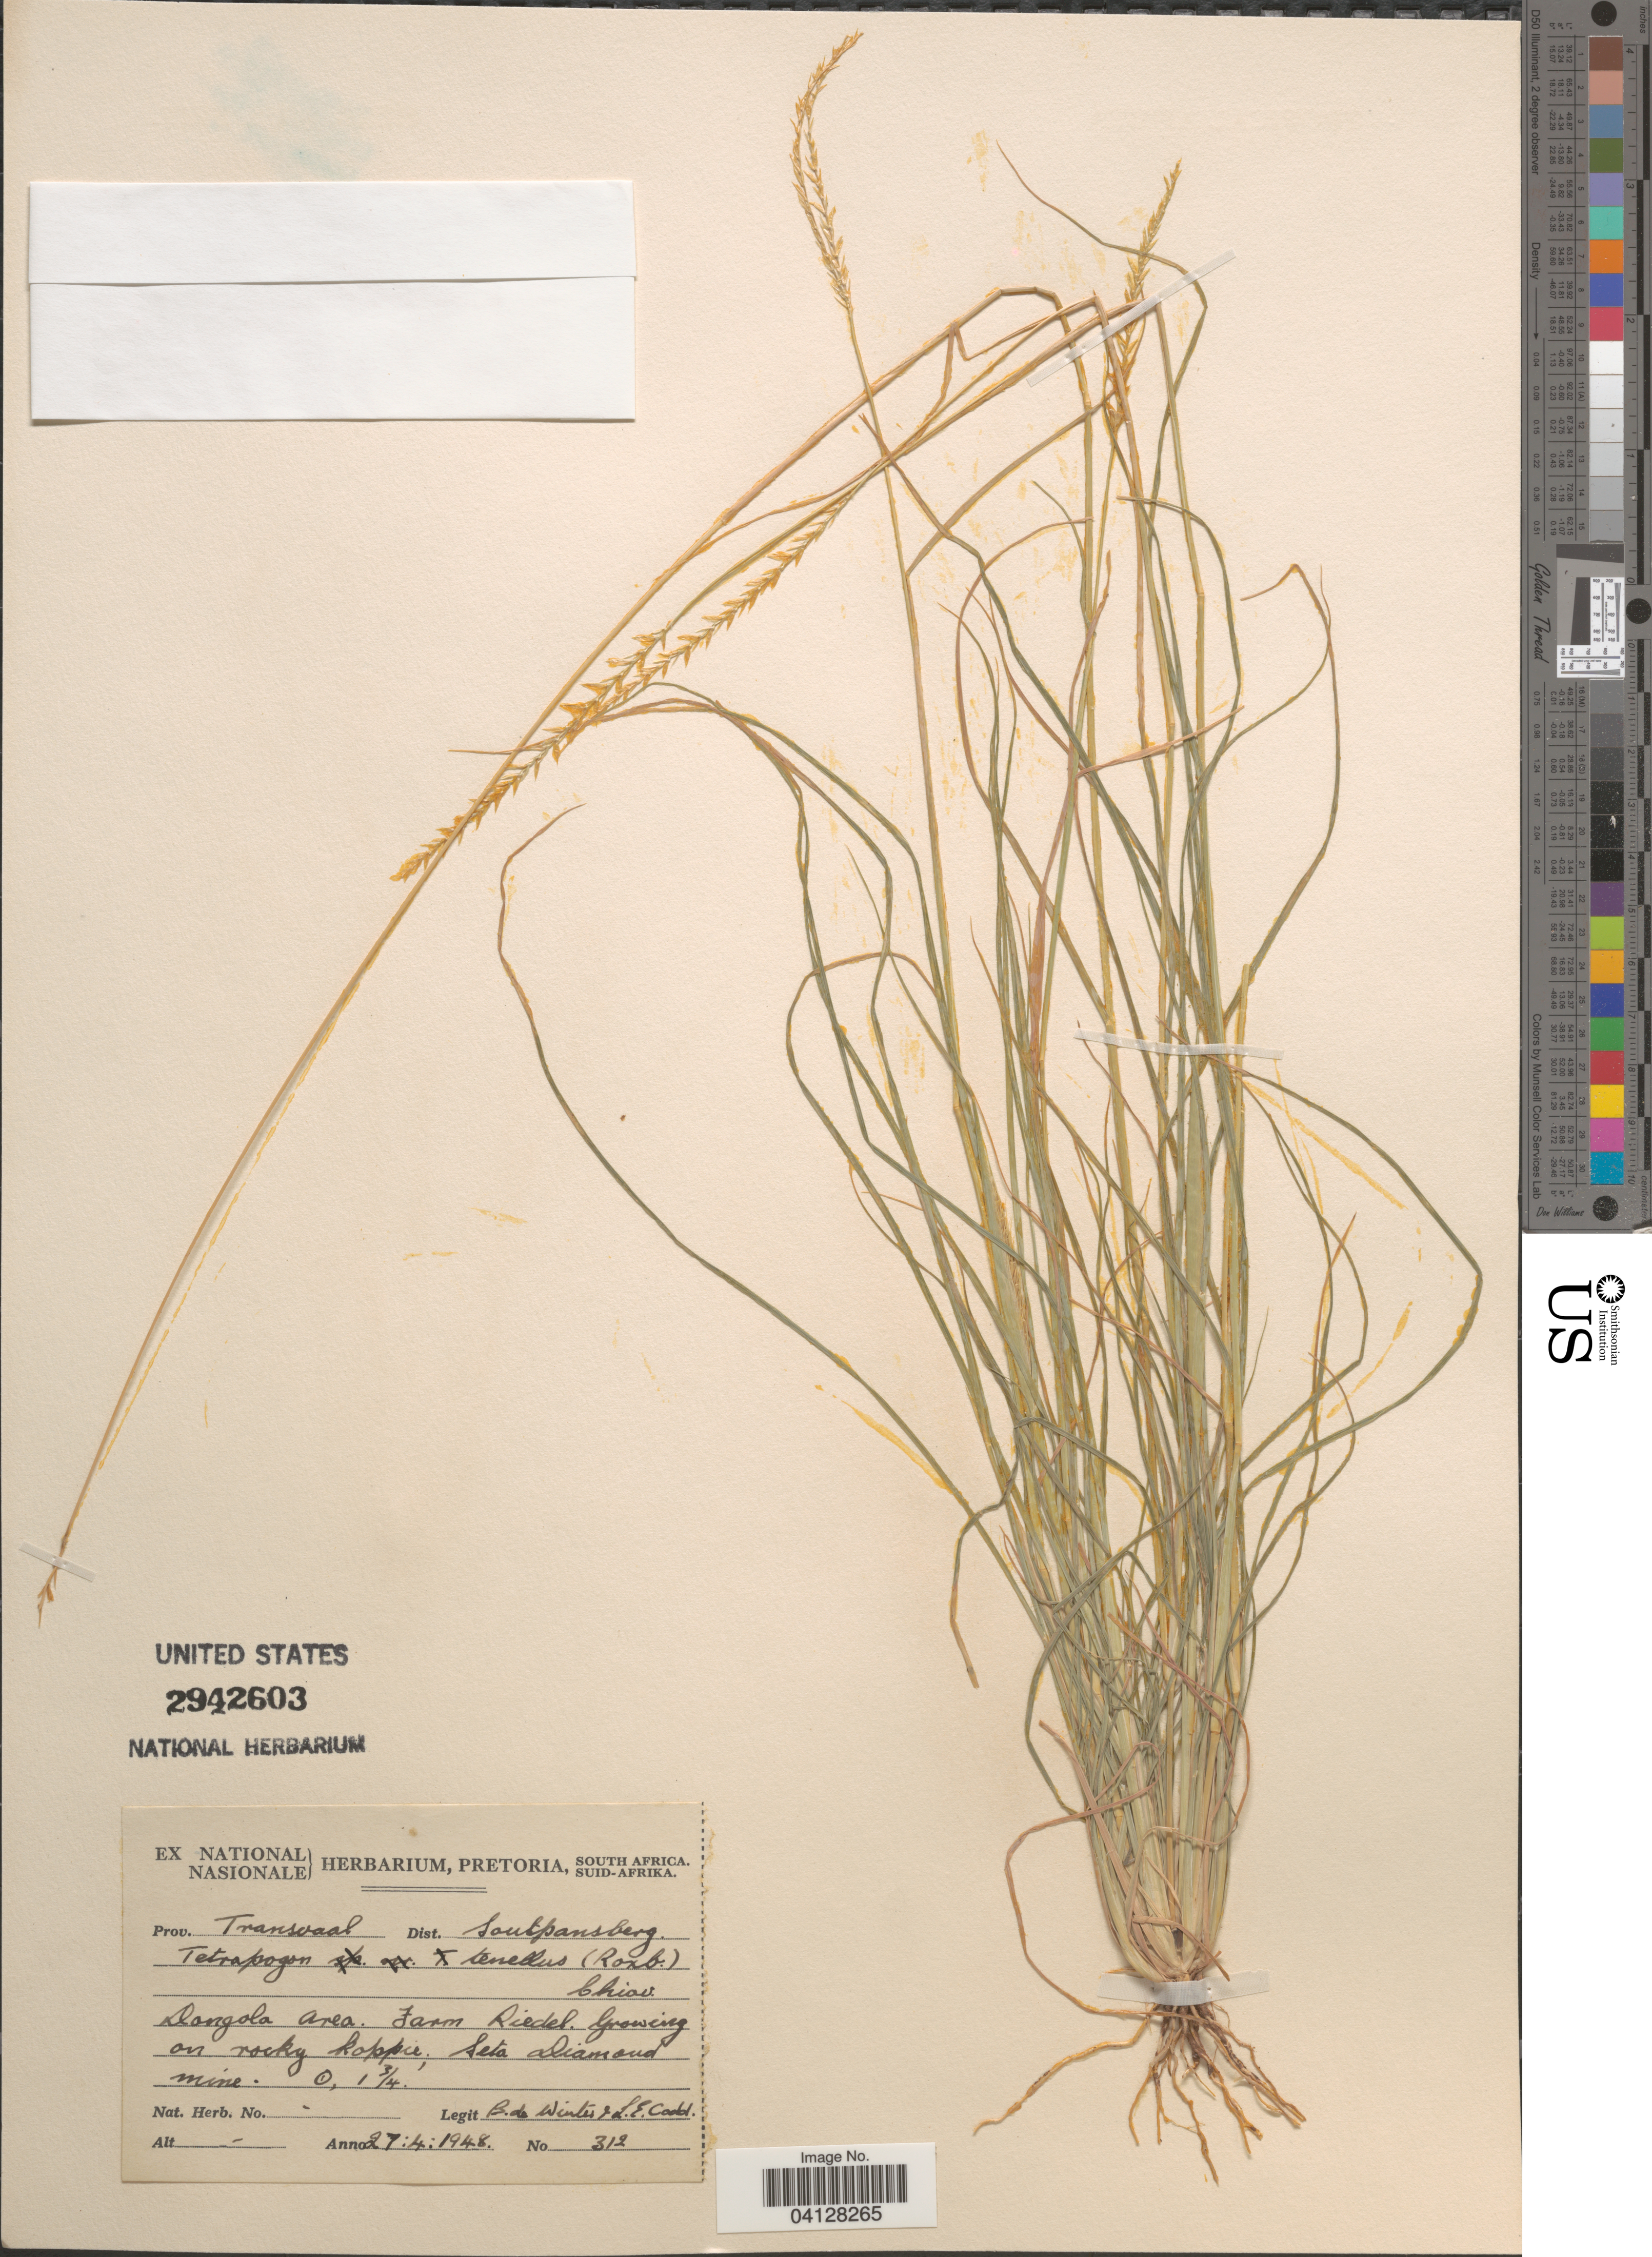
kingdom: Plantae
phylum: Tracheophyta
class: Liliopsida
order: Poales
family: Poaceae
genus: Tetrapogon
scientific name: Tetrapogon tenellus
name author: (J. Koenig ex Roxb.) Chiov.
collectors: B. de Winter & L. Codd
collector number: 312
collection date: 1948-04-27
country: South Africa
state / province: Limpopo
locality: Prov. Transvaal Dist. Soutpansberg. Dongola Area. Farm Riedel. Seta Diamond mine.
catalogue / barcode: US 2942603